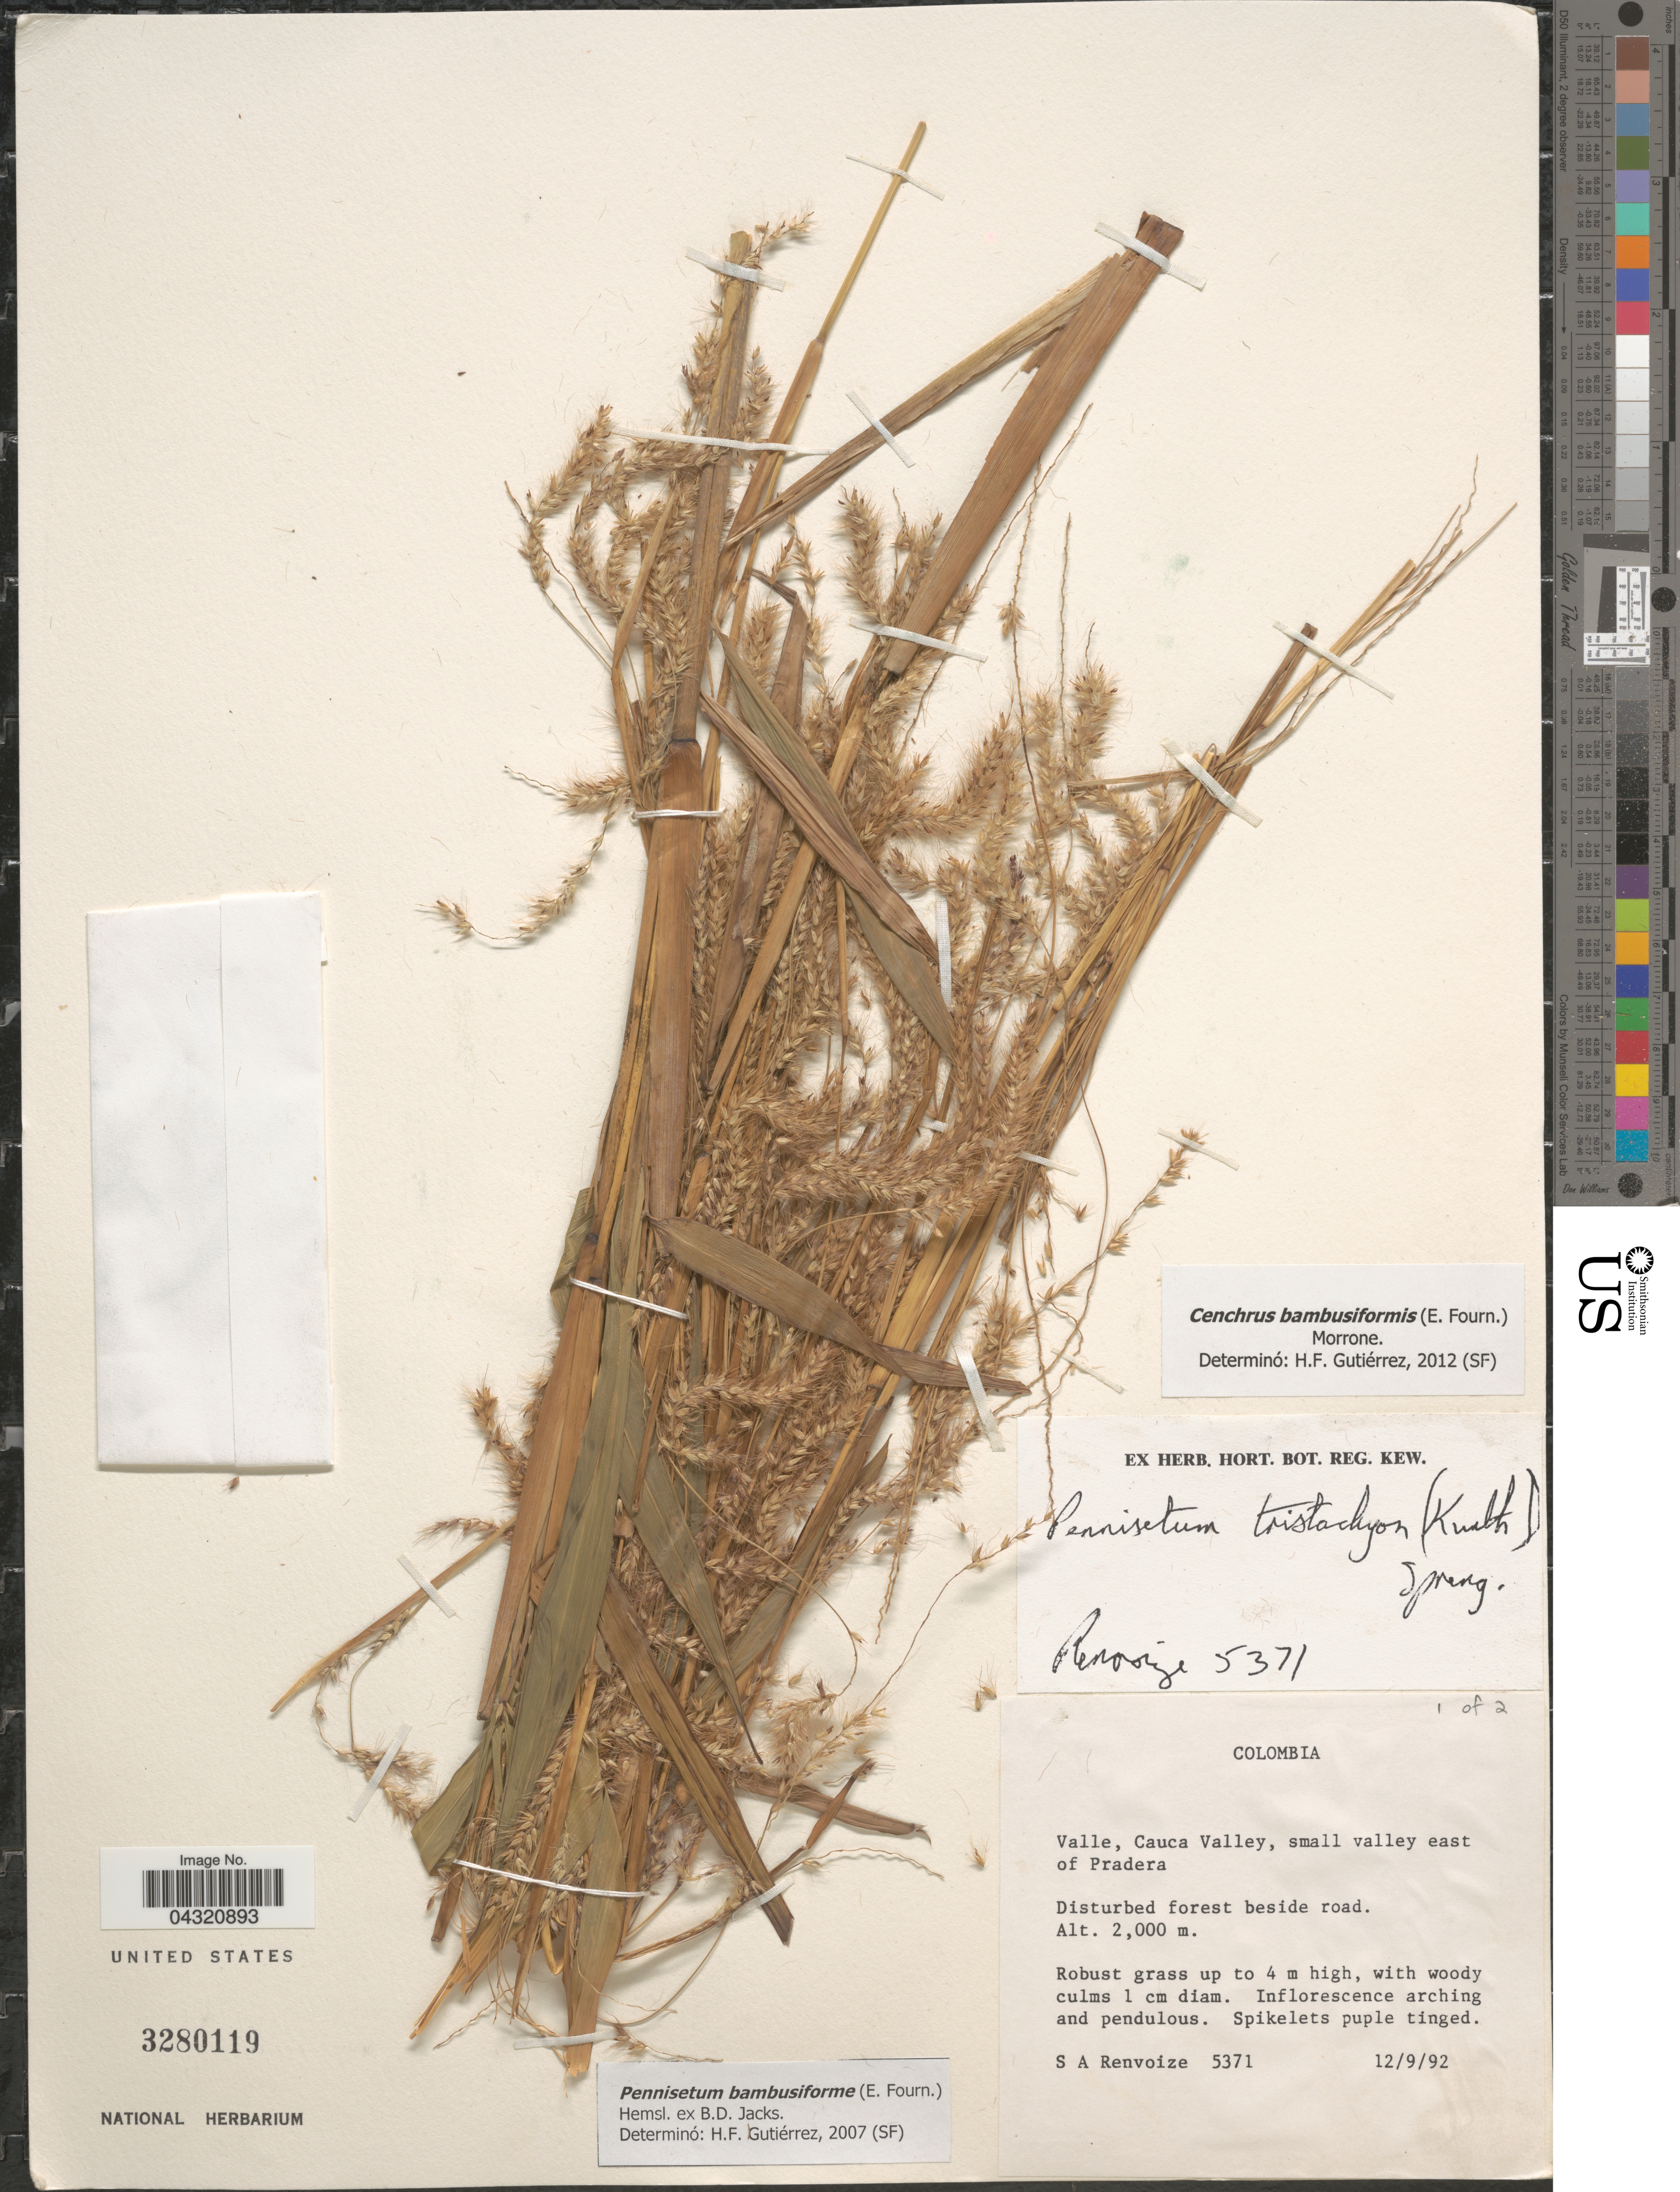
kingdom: Plantae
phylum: Tracheophyta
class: Liliopsida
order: Poales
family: Poaceae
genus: Cenchrus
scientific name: Cenchrus brownii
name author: Roem. & Schult.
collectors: S. A. Renvoize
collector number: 5371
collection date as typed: Transcribed d/m/y: 12/9/92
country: Colombia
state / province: Valle del Cauca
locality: Valle, Cauca Valley, small valley east of Pradera.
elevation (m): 2000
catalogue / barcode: US 3280119